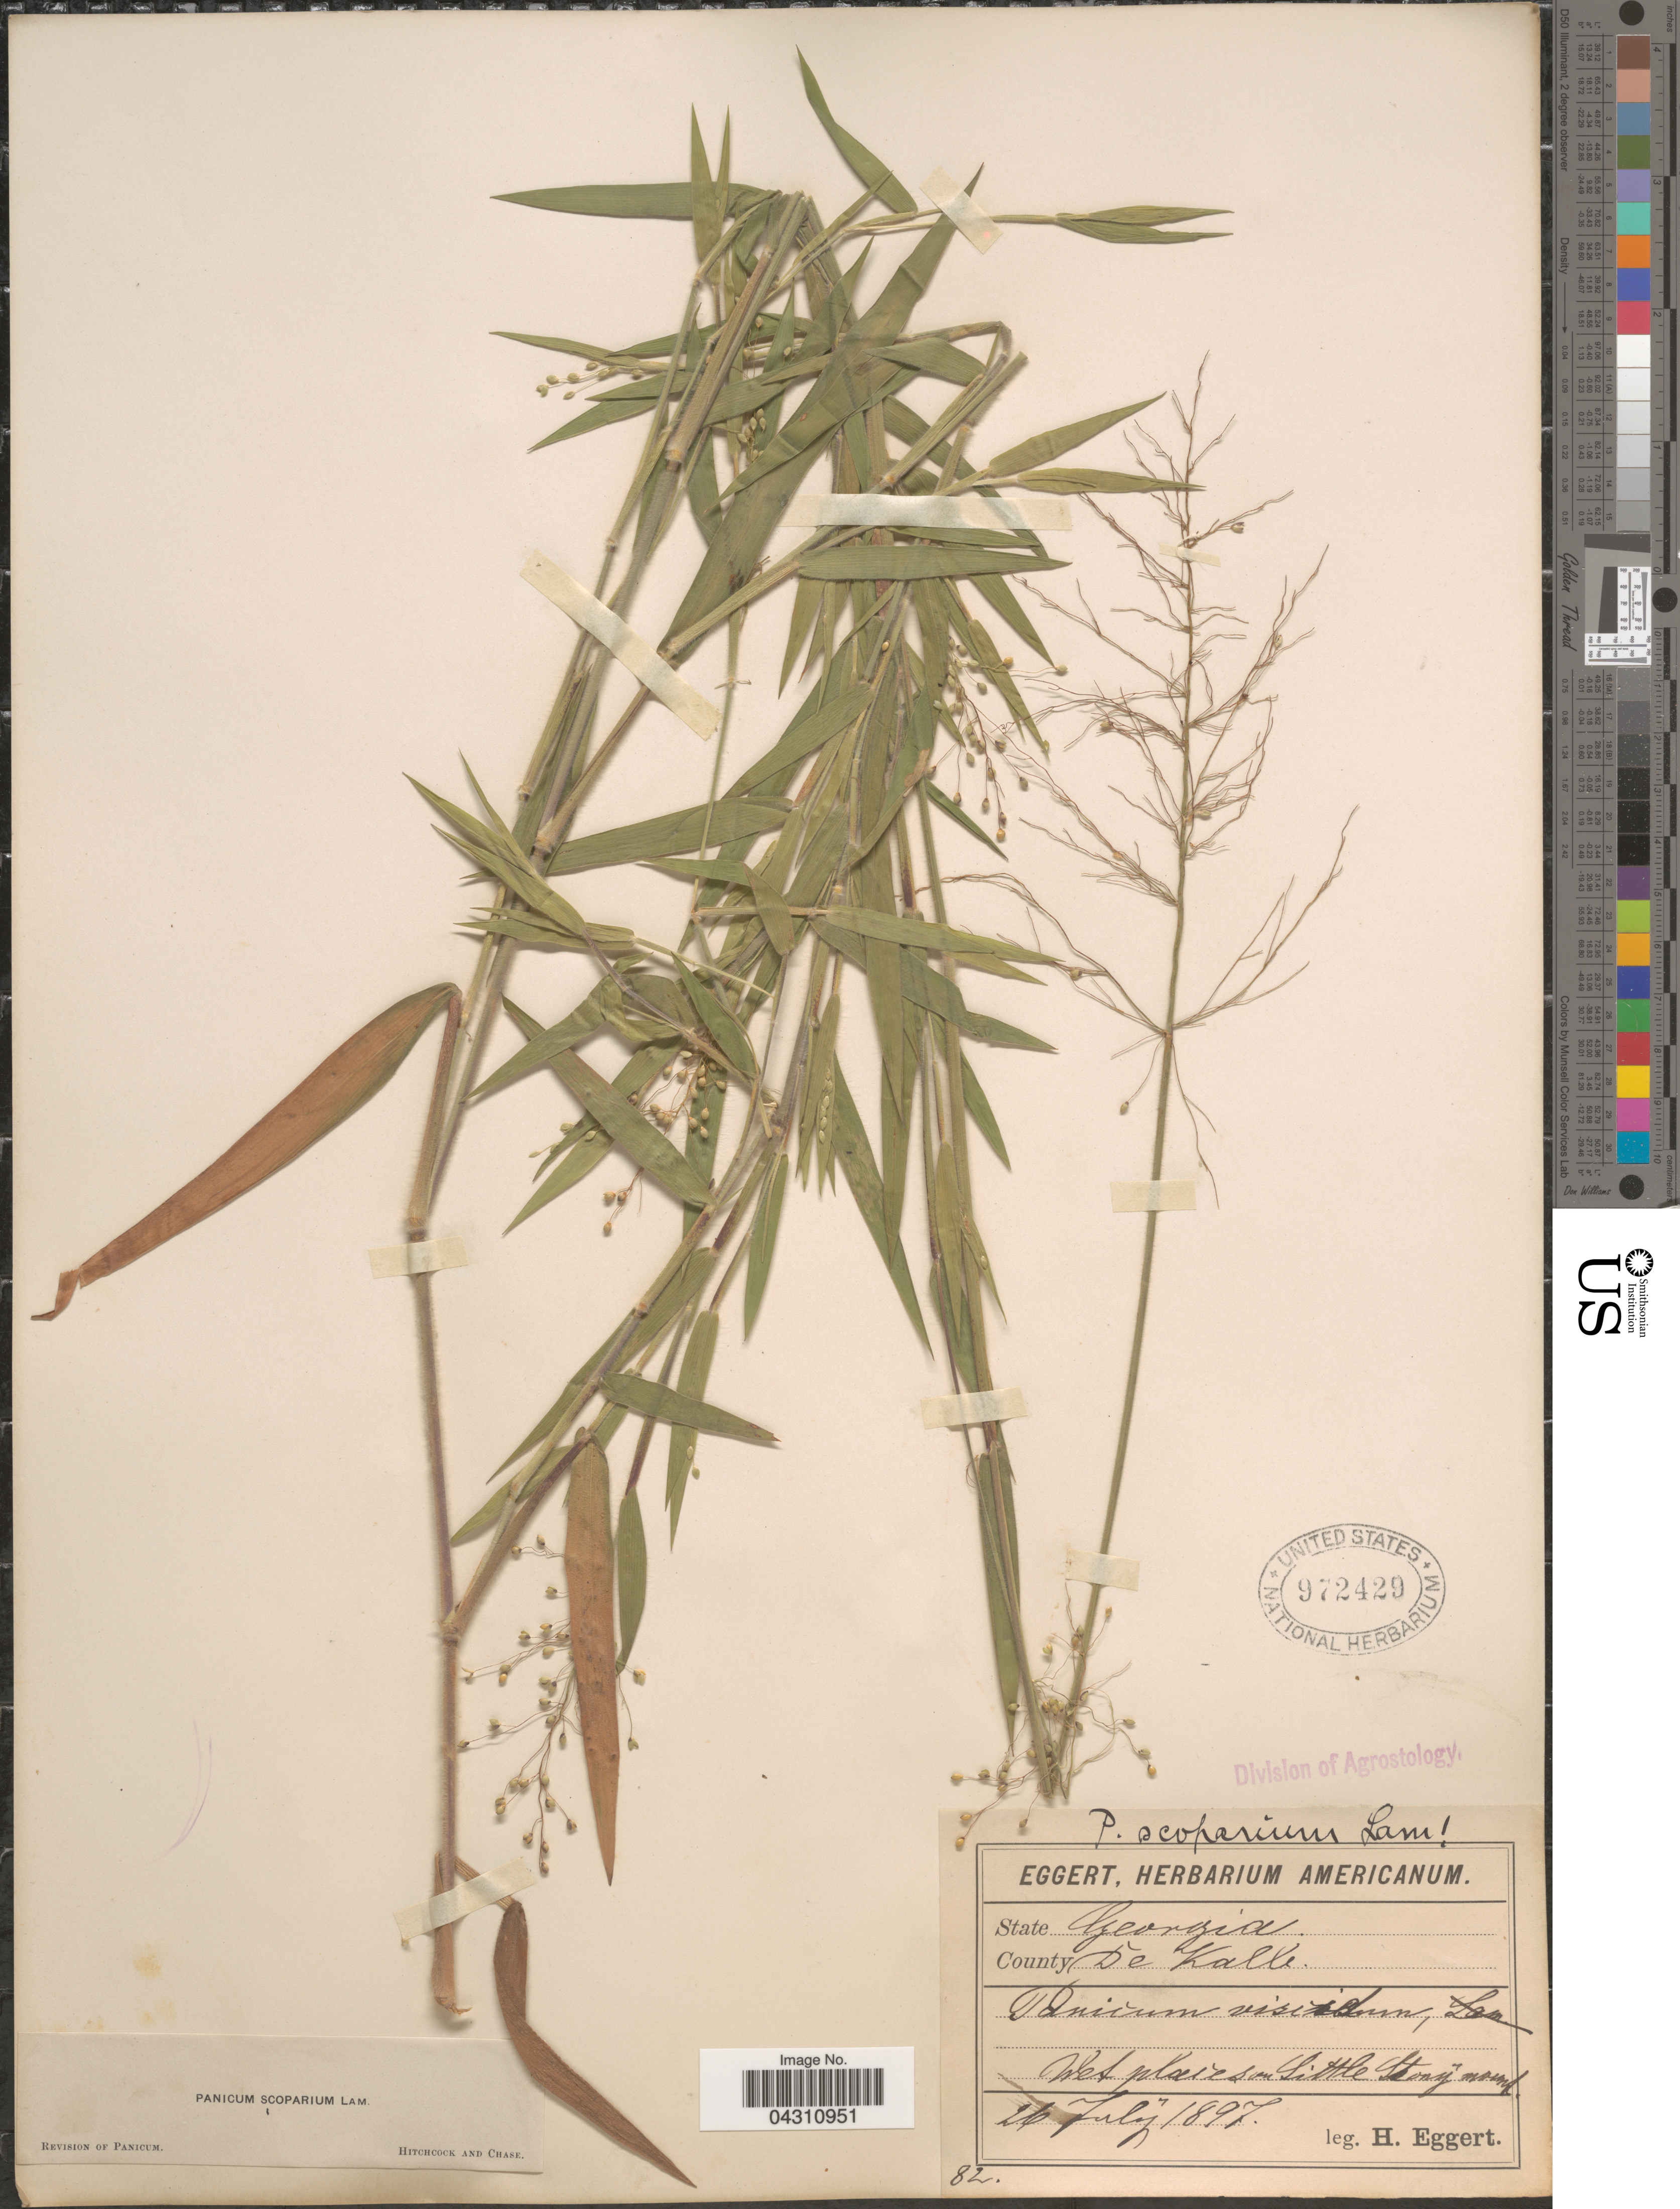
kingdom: Plantae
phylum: Tracheophyta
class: Liliopsida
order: Poales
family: Poaceae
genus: Dichanthelium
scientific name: Dichanthelium scoparium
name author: (Lam.) Gould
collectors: H. Eggert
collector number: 82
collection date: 1897-07-26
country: United States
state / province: Georgia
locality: County DeKalb.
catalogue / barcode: US 972429